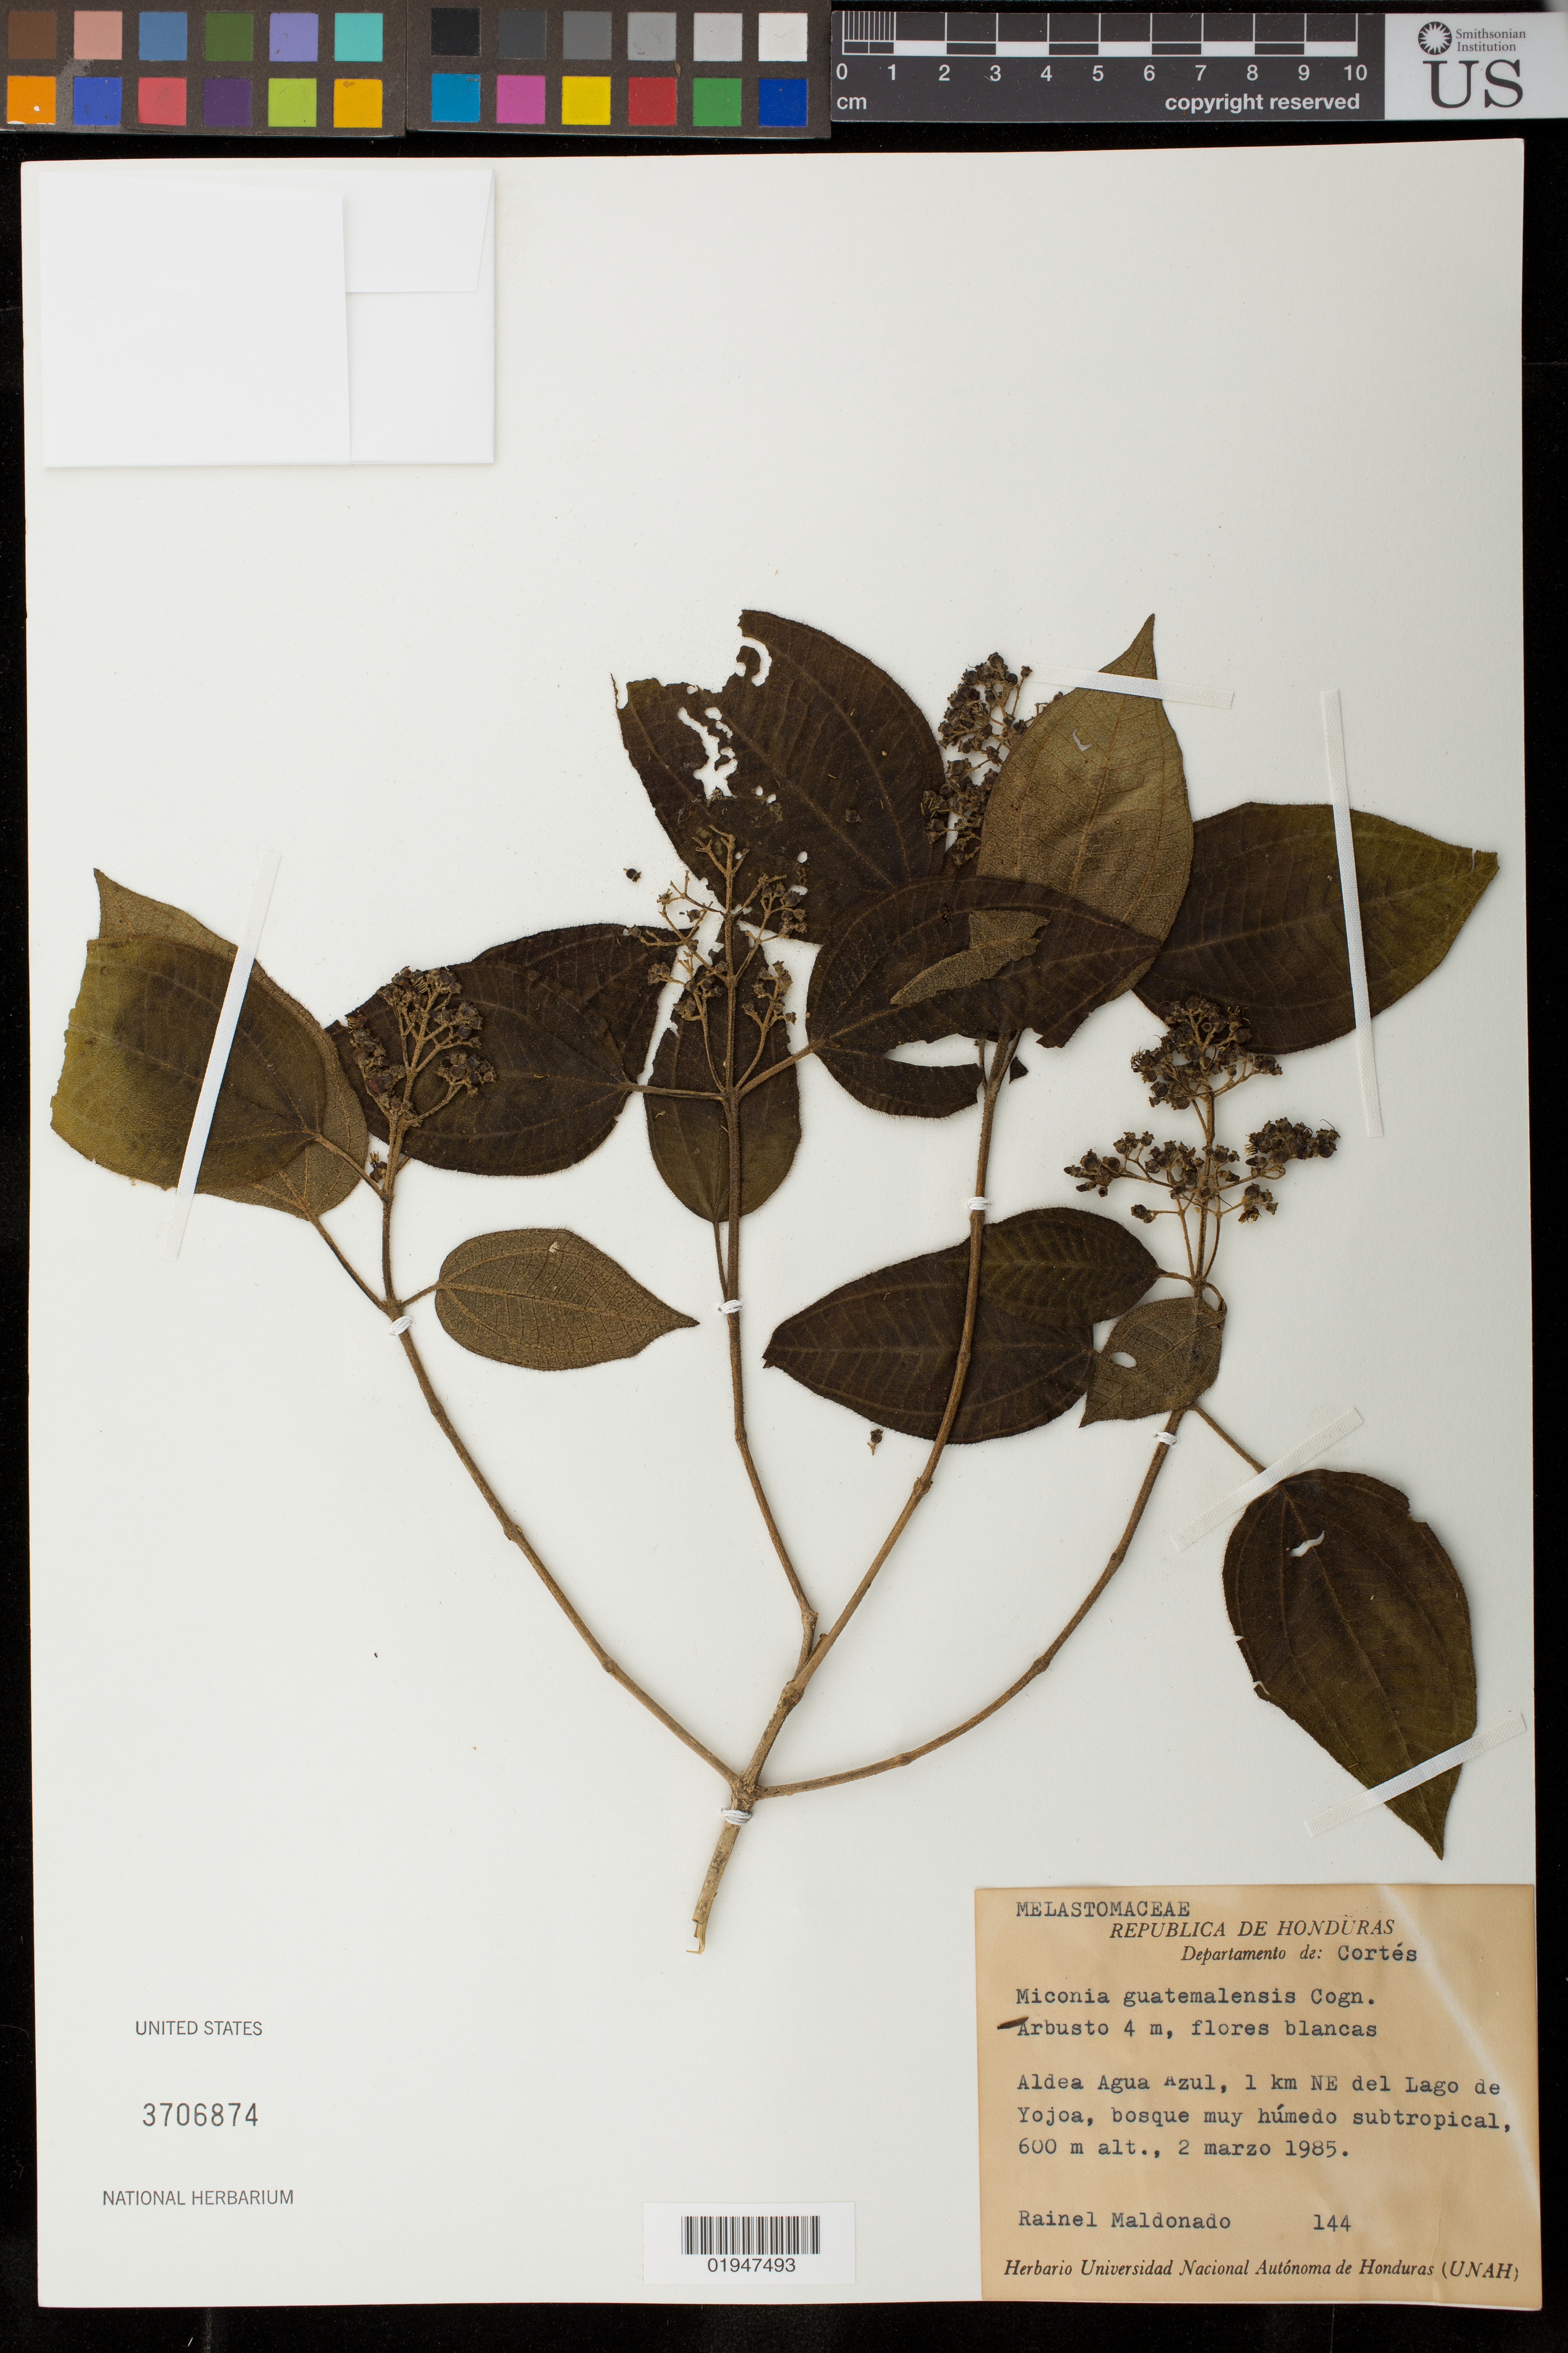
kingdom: Plantae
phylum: Tracheophyta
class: Magnoliopsida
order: Myrtales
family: Melastomataceae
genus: Miconia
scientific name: Miconia guatemalensis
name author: Cogn. in Donn. Sm.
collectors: R. Maldonado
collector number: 144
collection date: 1985-03-02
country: Honduras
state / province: Cortés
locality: Aldea Agua Azul, 1 km NE del Lago de Yojoa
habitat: Bosque húmedo subtropical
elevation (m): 600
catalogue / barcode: US 3706874